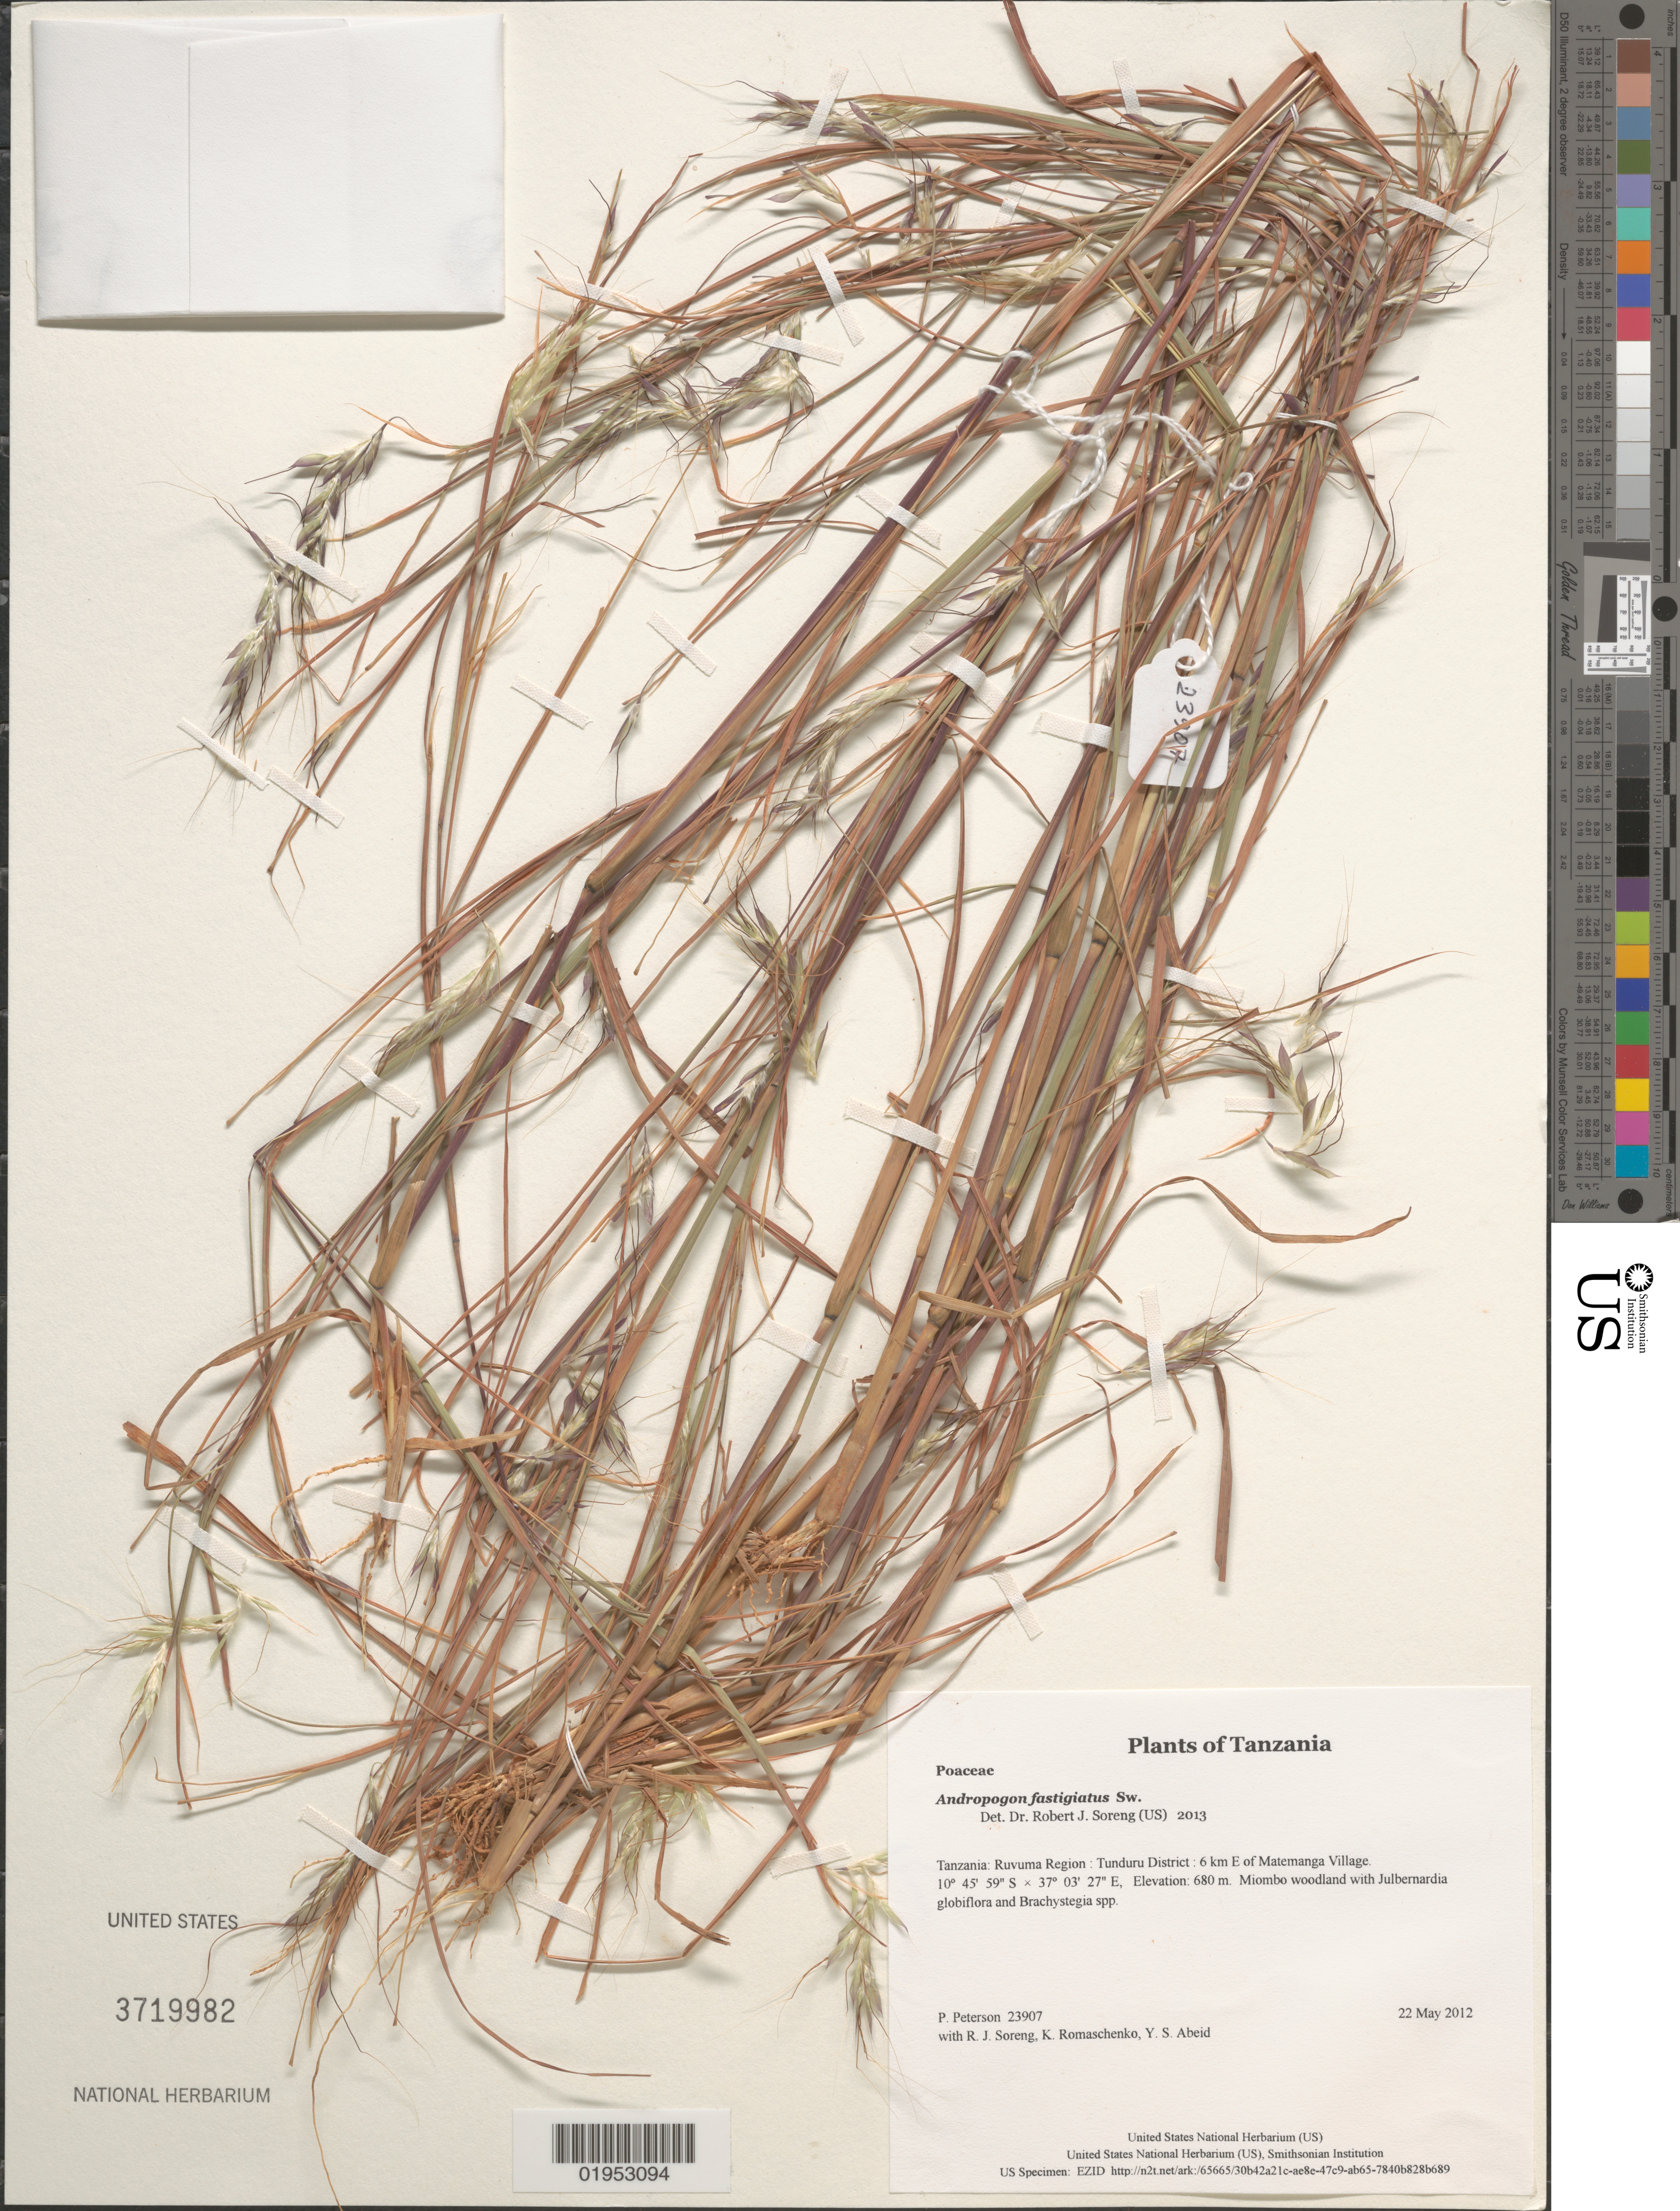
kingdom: Plantae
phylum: Tracheophyta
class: Liliopsida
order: Poales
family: Poaceae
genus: Andropogon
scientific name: Andropogon fastigiatus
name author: Sw.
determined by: Soreng, Robert J., Research Associate (BOT), Smithsonian Institution - National Museum of Natural History (UNITED STATES)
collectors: P. M. Peterson, R. J. Soreng, K. Romaschenko & Y. Abeid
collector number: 23907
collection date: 2012-05-22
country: Tanzania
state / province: Ruvuma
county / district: Tunduru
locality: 6 km E of Matemanga Village.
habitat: Miombo woodland with Julbernardia globiflora and Brachystegia spp.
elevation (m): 680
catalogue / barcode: US 3719982